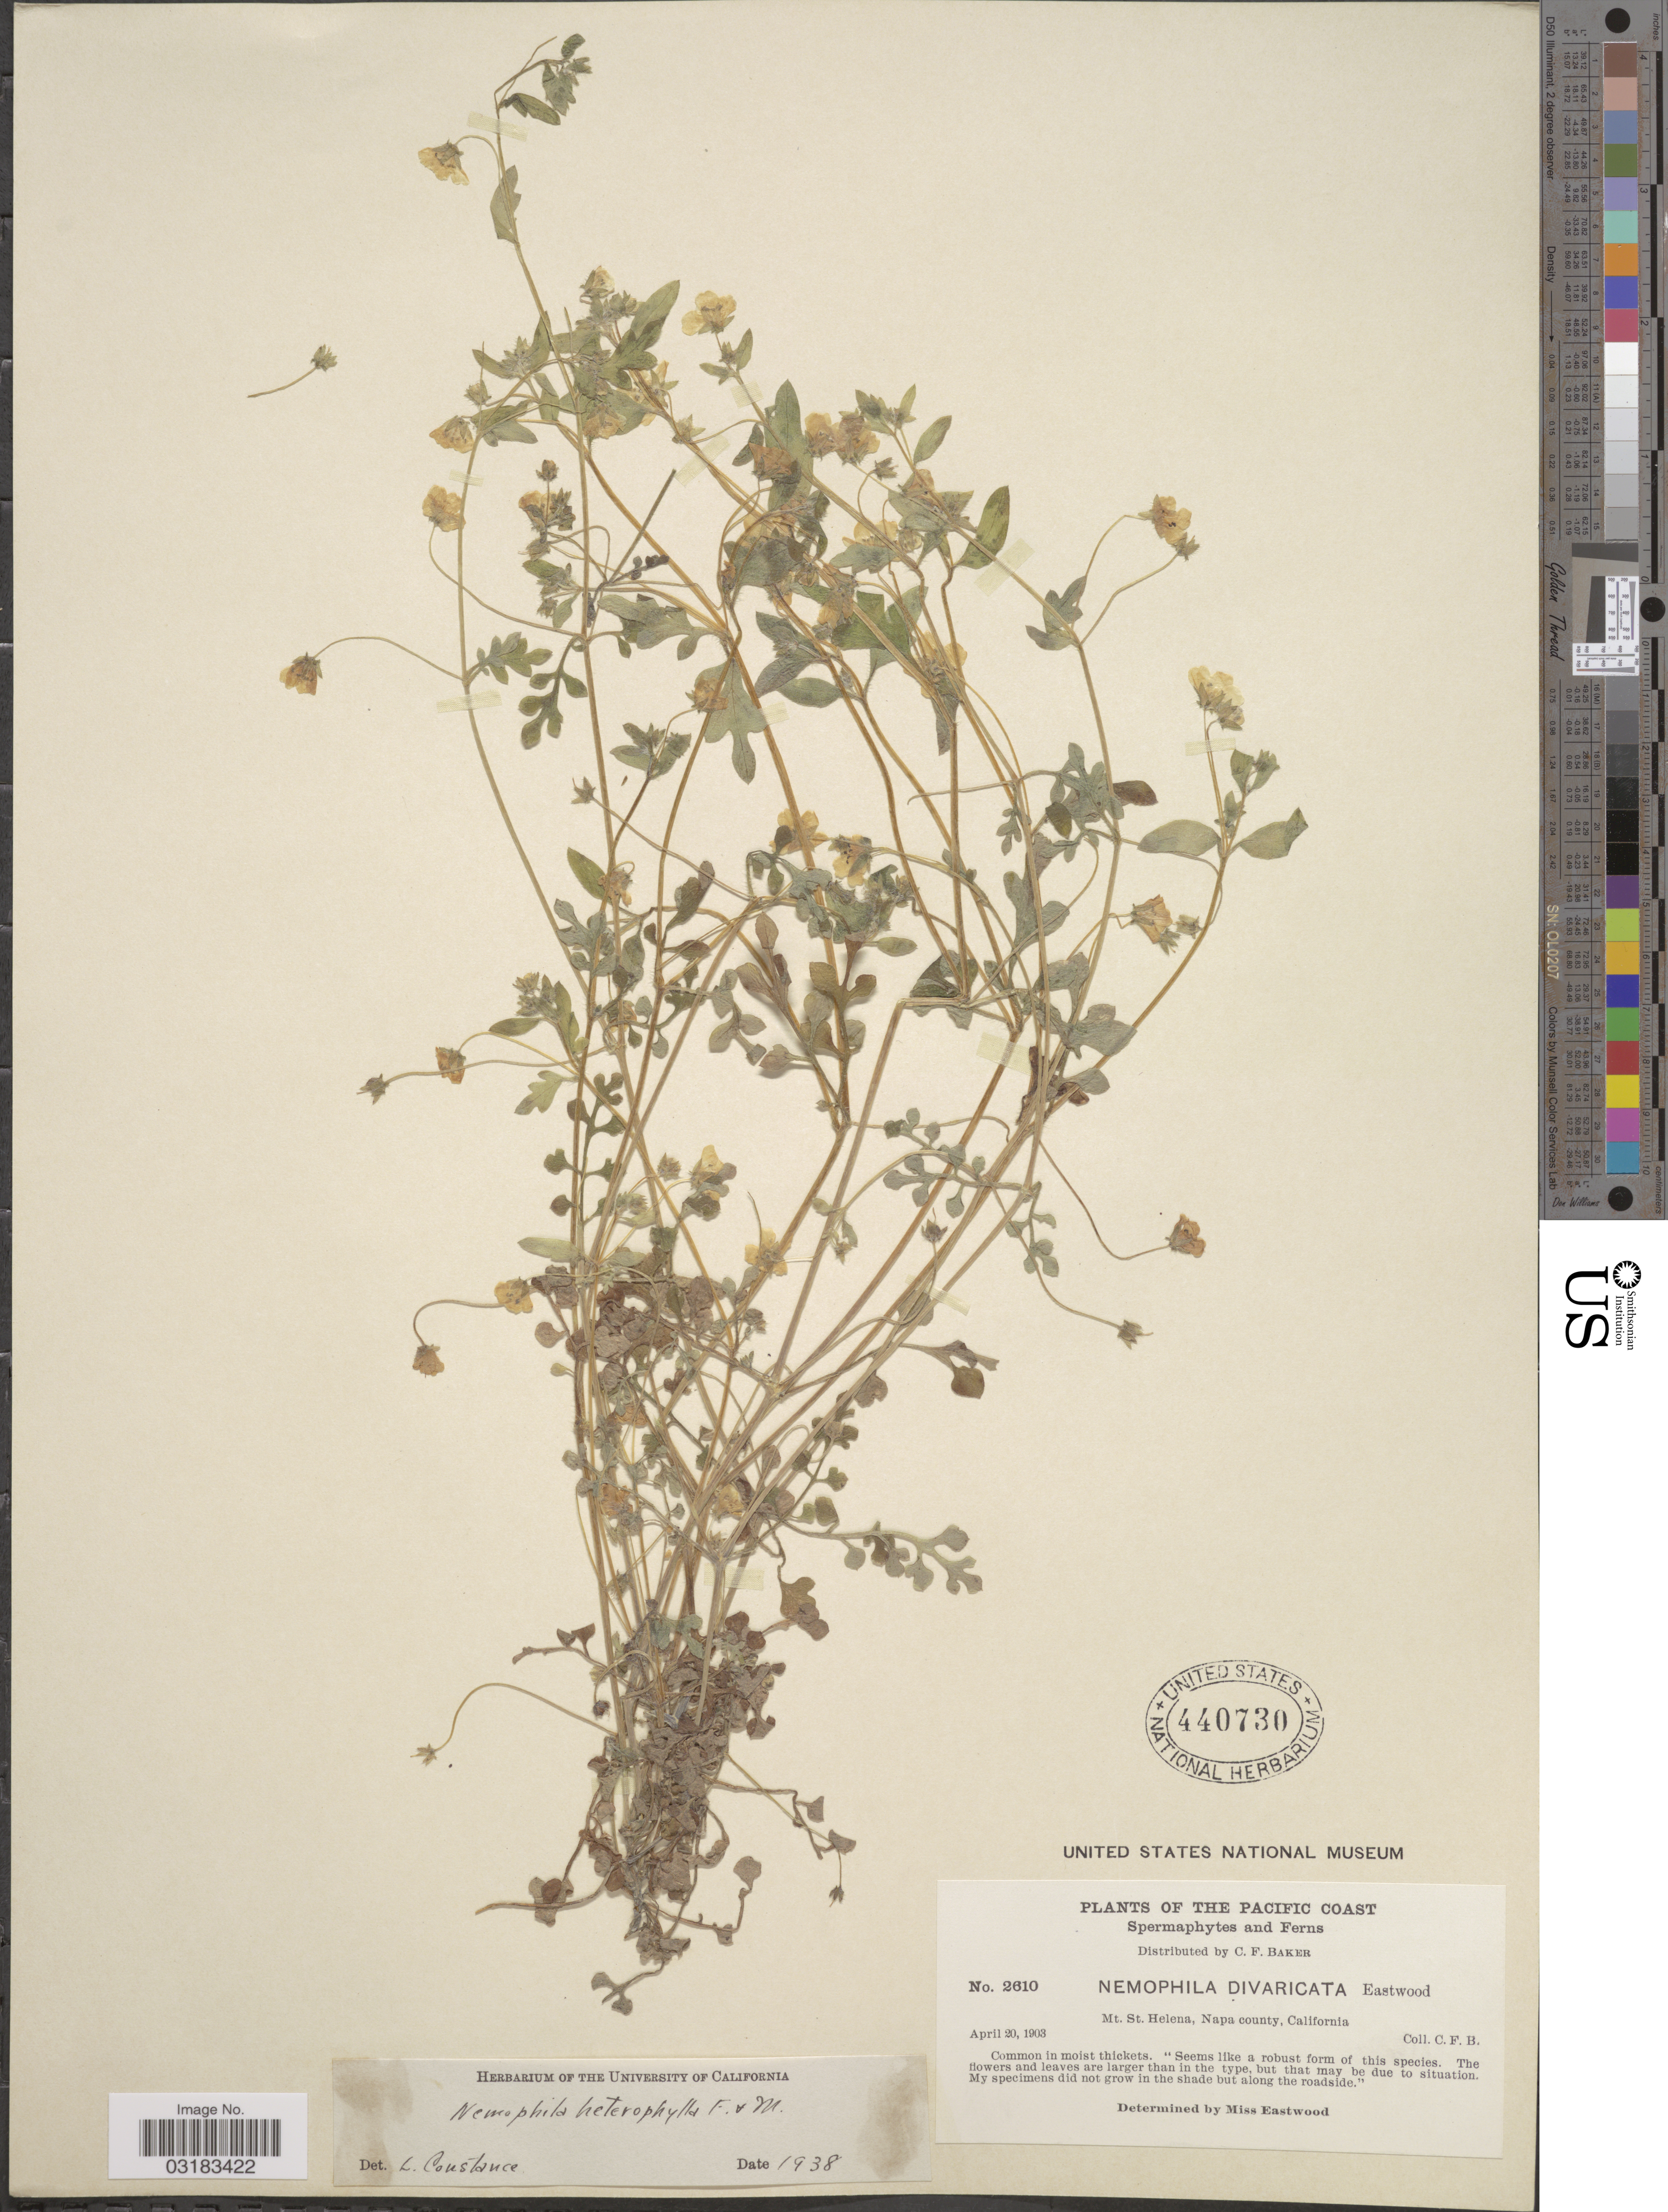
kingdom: Plantae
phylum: Tracheophyta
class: Magnoliopsida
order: Boraginales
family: Hydrophyllaceae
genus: Nemophila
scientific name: Nemophila heterophylla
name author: Fisch. & C.A. Mey.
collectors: C. F. Baker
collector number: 2610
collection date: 1903-04-20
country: United States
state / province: California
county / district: Napa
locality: The Pacific Coast. Mt. St. Helena, Napa county.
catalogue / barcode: US 440730